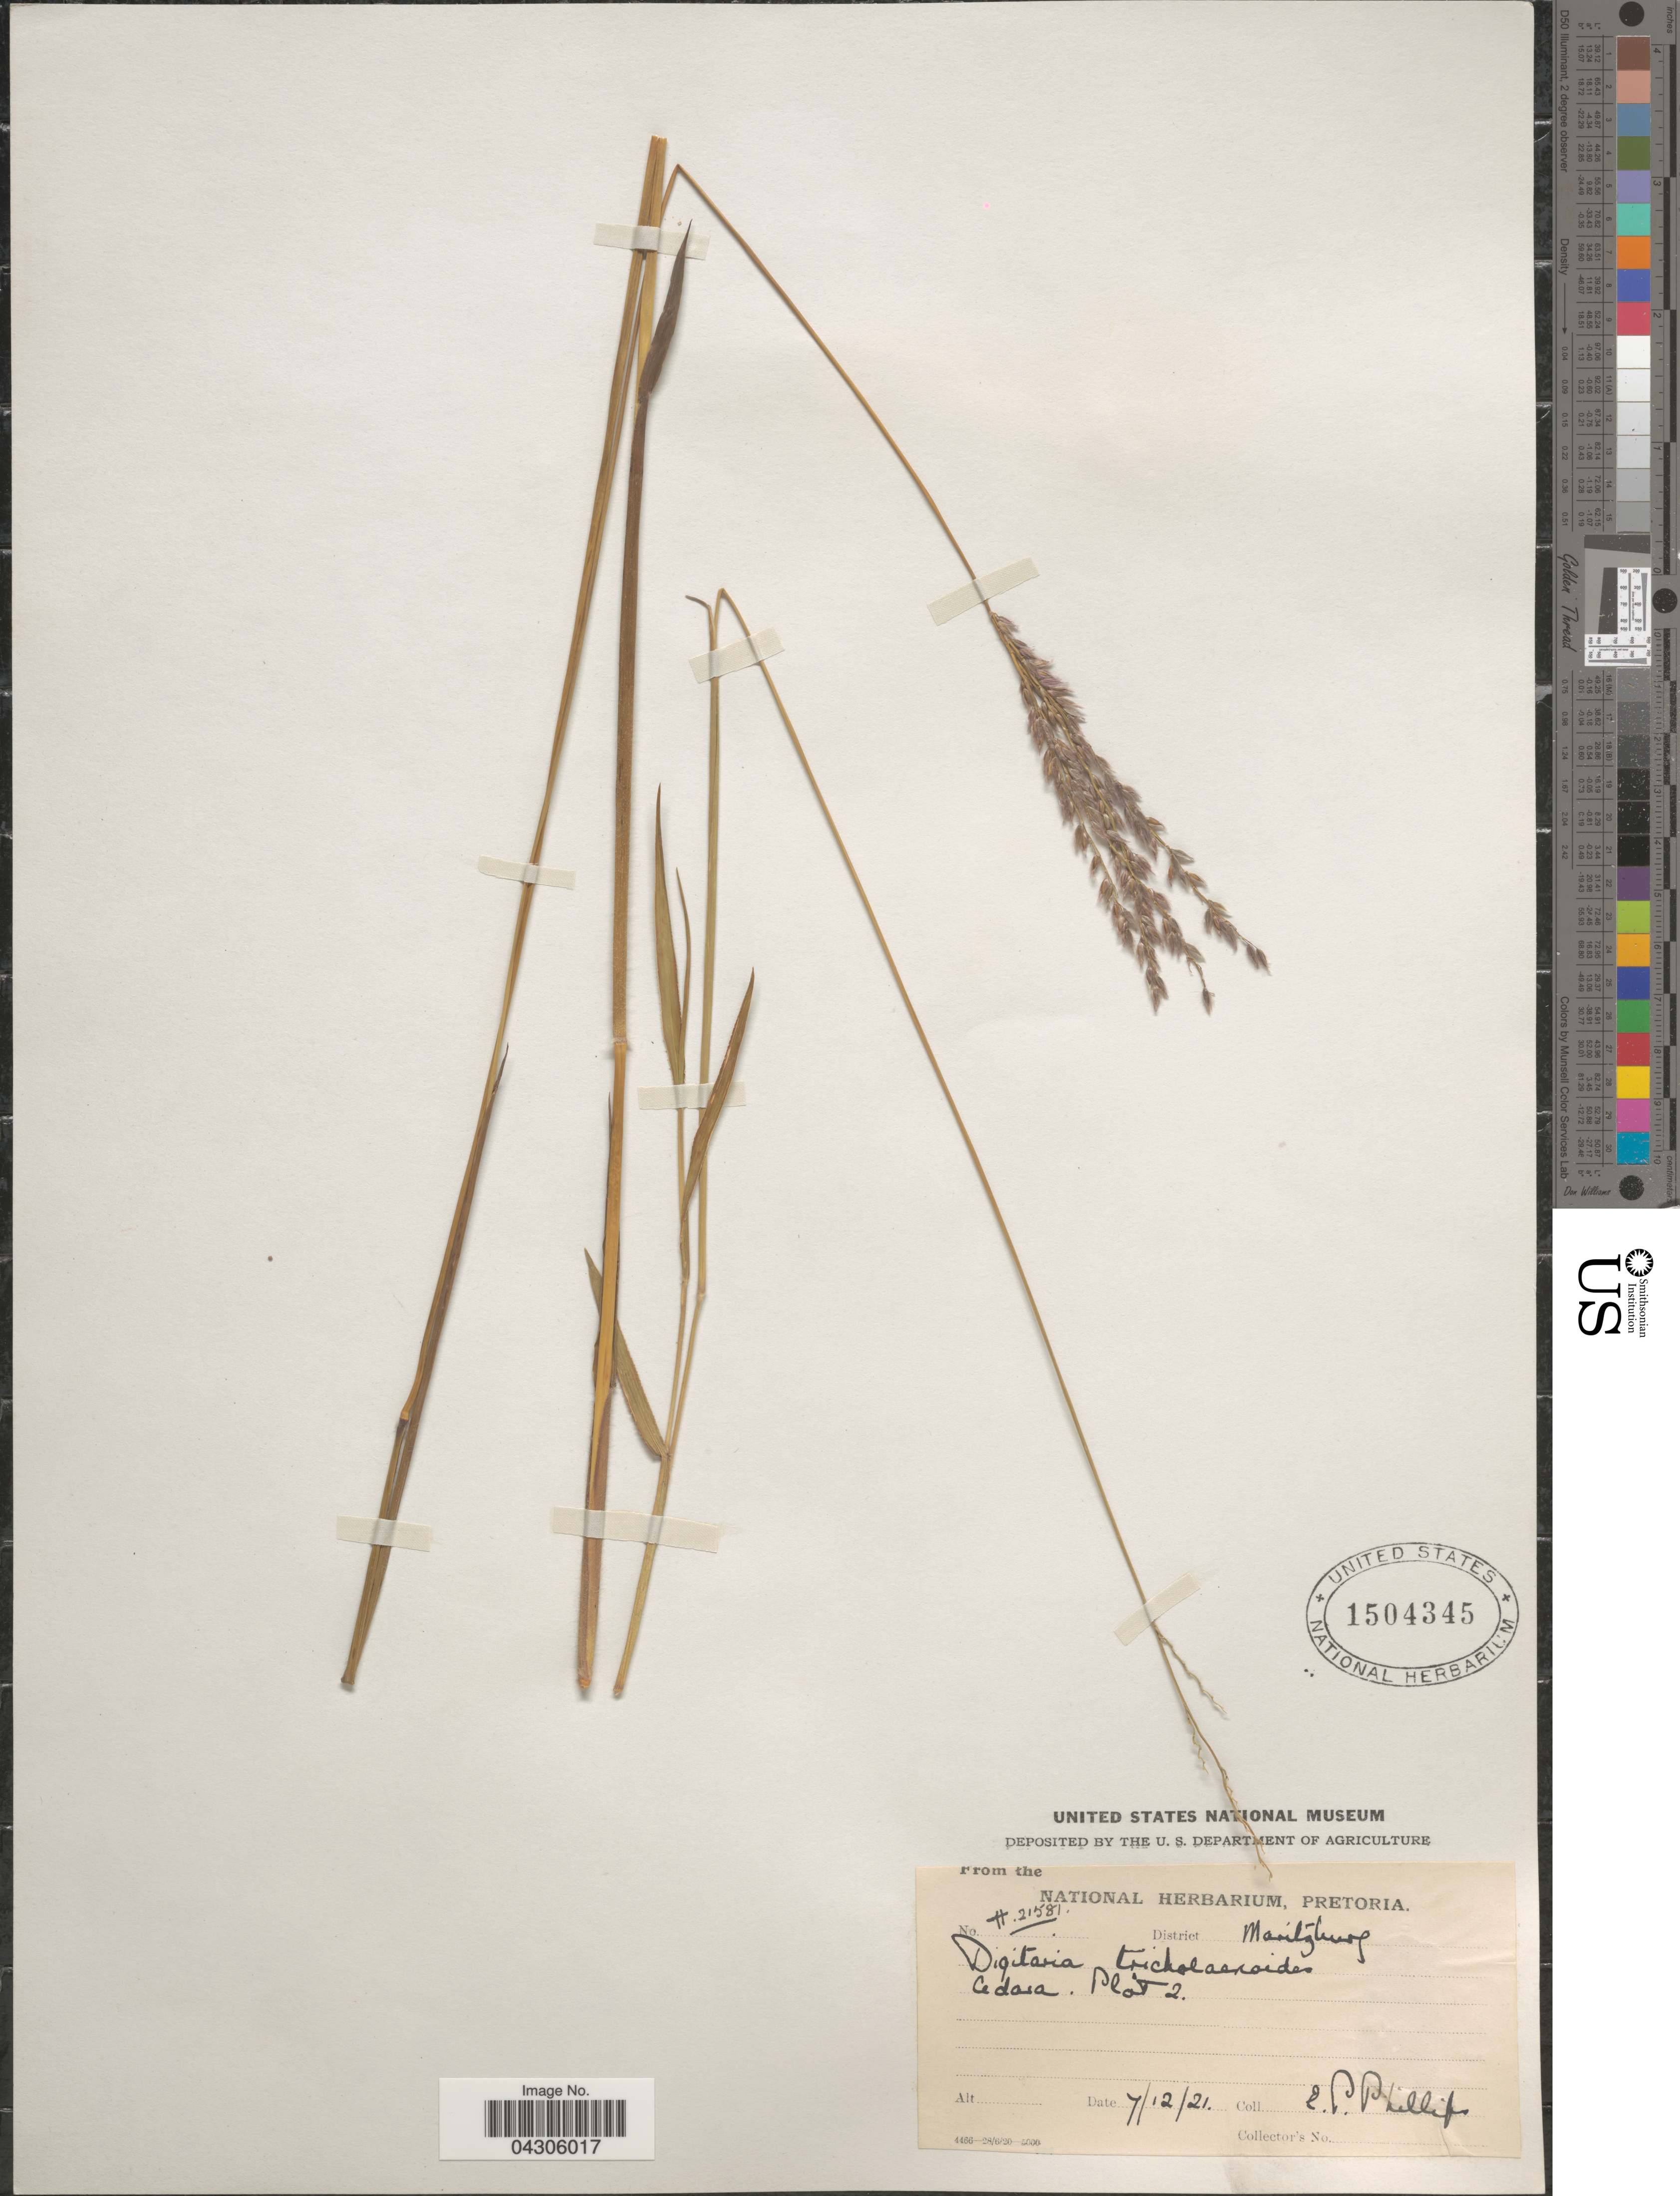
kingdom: Plantae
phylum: Tracheophyta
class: Liliopsida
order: Poales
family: Poaceae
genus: Digitaria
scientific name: Digitaria tricholaenoides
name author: Stapf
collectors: E. Phillips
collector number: H21581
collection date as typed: Transcribed d/m/y: 7/12/21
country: South Africa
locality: District Maritzburg. Cedara. Plot 2.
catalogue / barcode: US 1504345